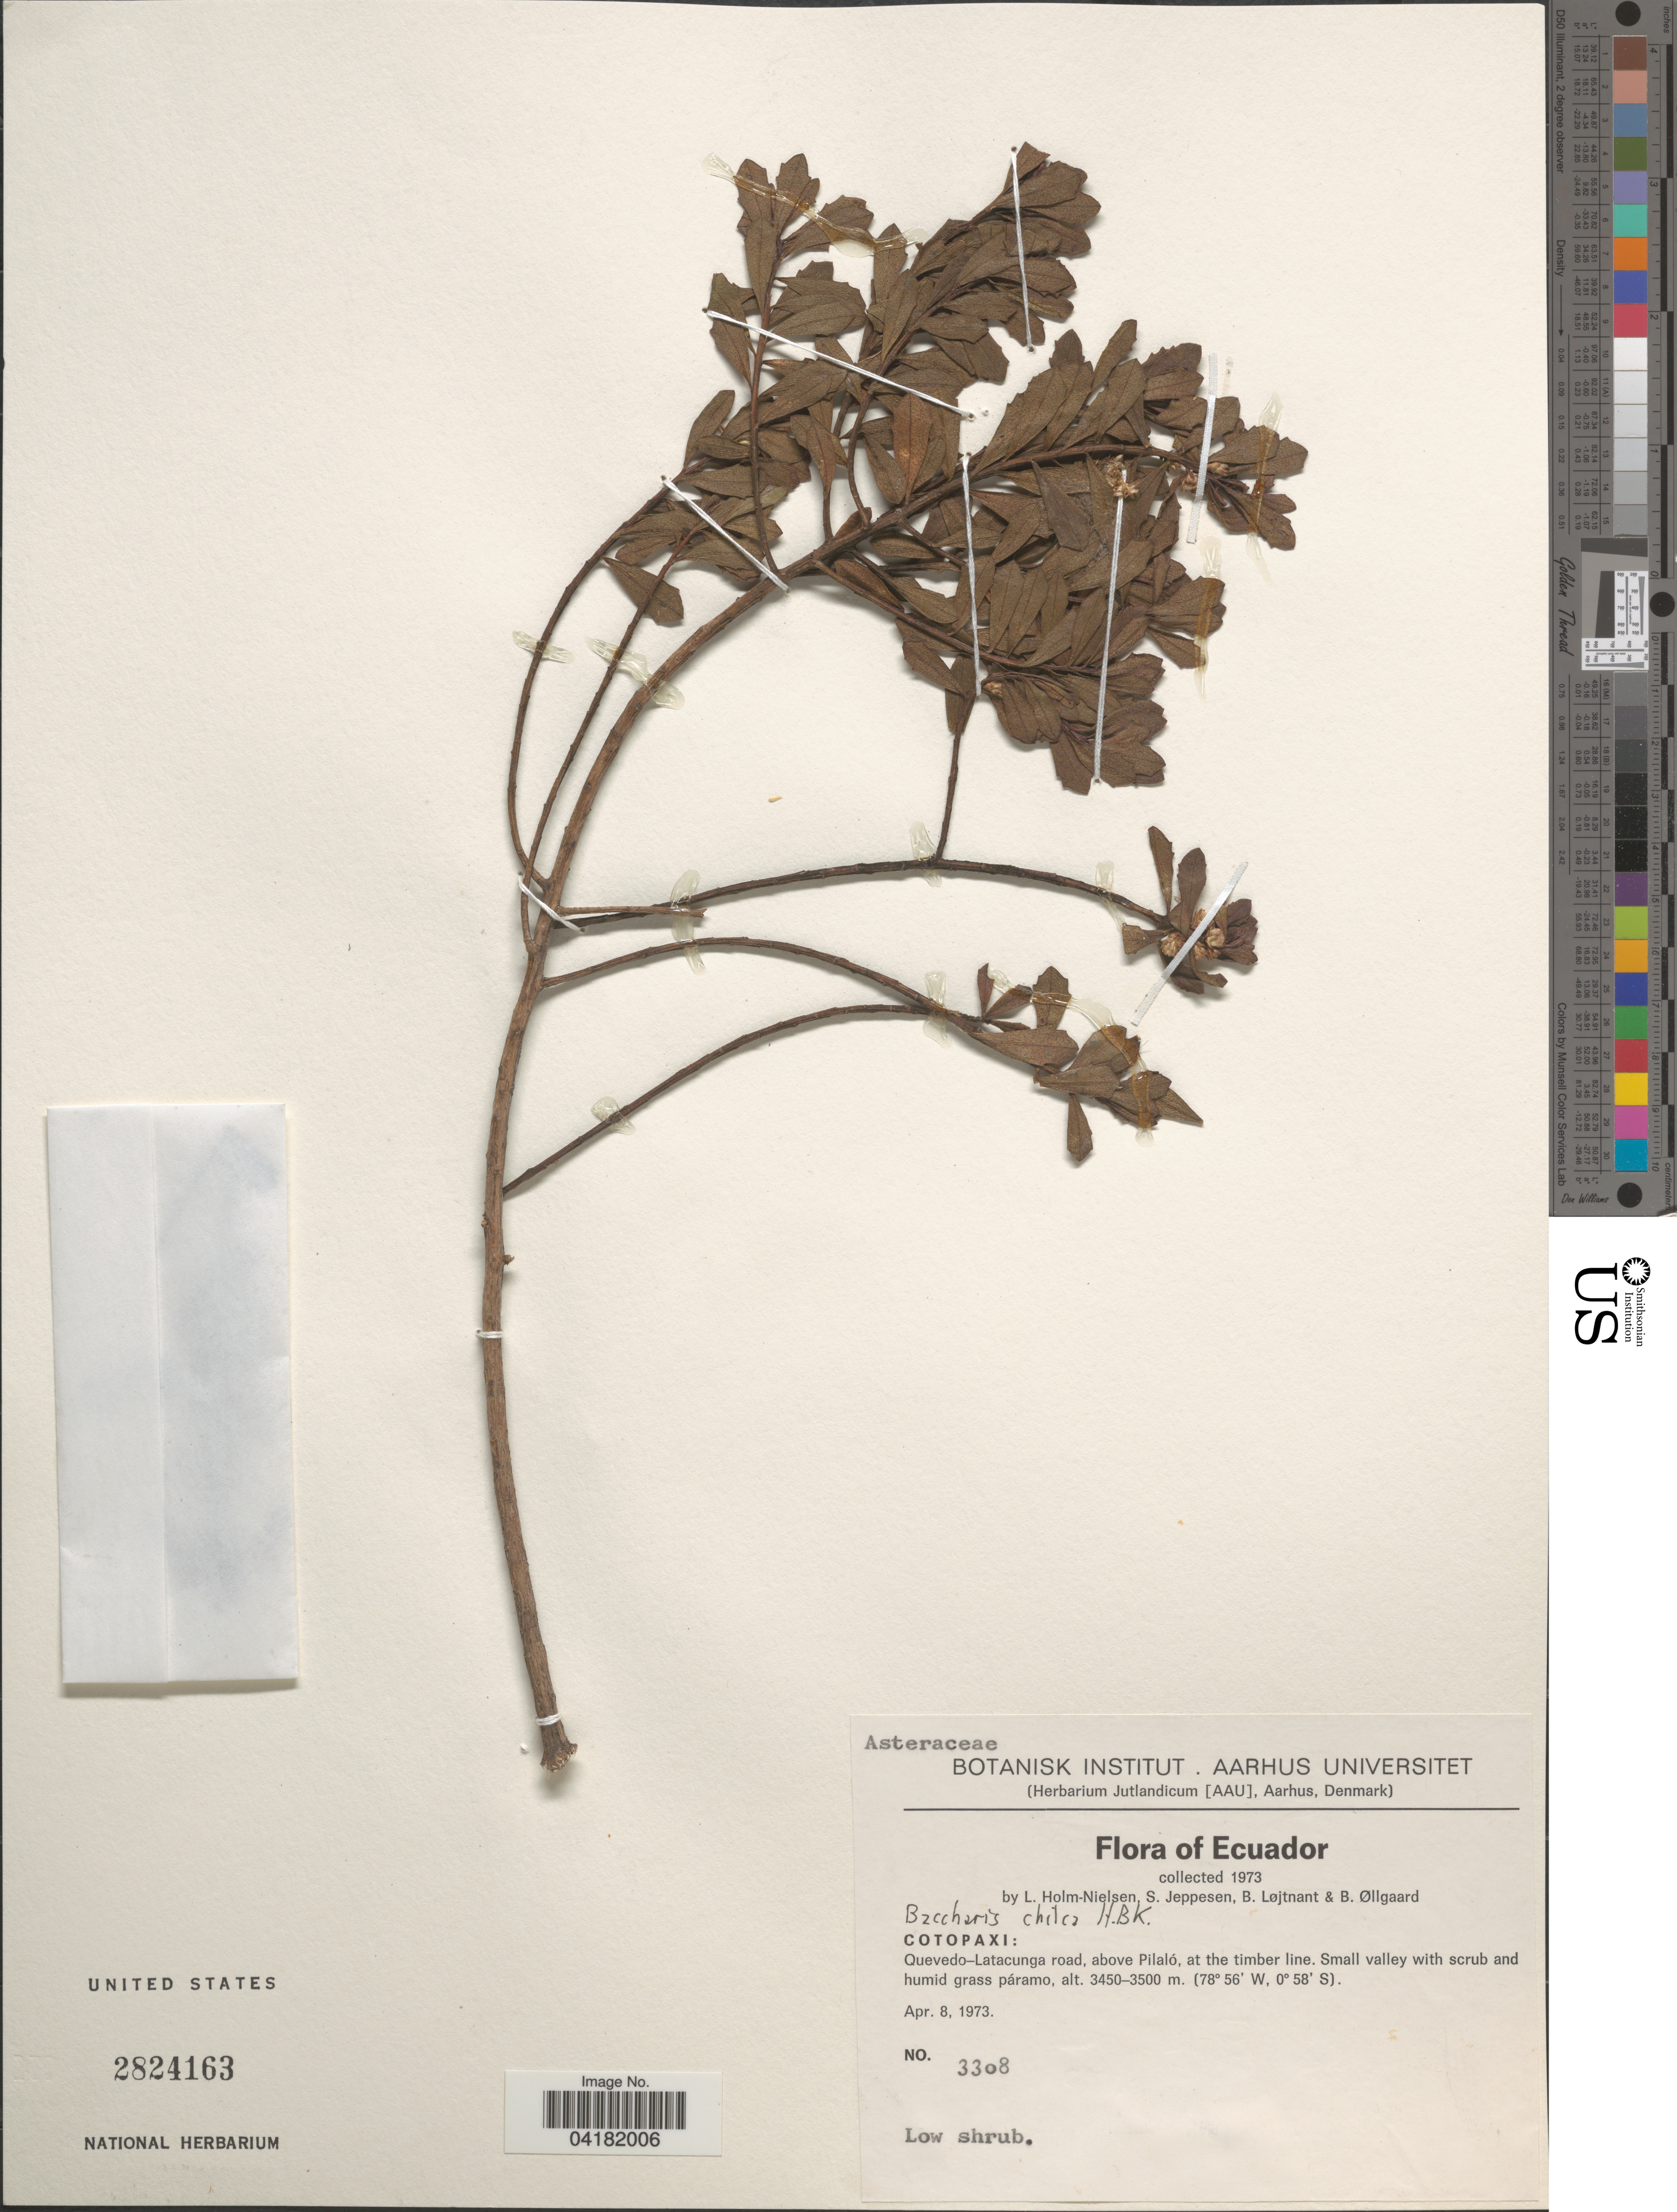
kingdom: Plantae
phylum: Tracheophyta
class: Magnoliopsida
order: Asterales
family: Asteraceae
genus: Baccharis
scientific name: Baccharis chilco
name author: Kunth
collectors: L. Holm-Nielsen, S. Jeppesen, B. Löjtnant & B. Øllgaard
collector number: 3308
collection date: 1973-04-08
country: Ecuador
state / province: Cotopaxi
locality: Quevedo-Latacunga road, above Pilaló, at the timber line. Small valley.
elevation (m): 3450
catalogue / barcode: US 2824163